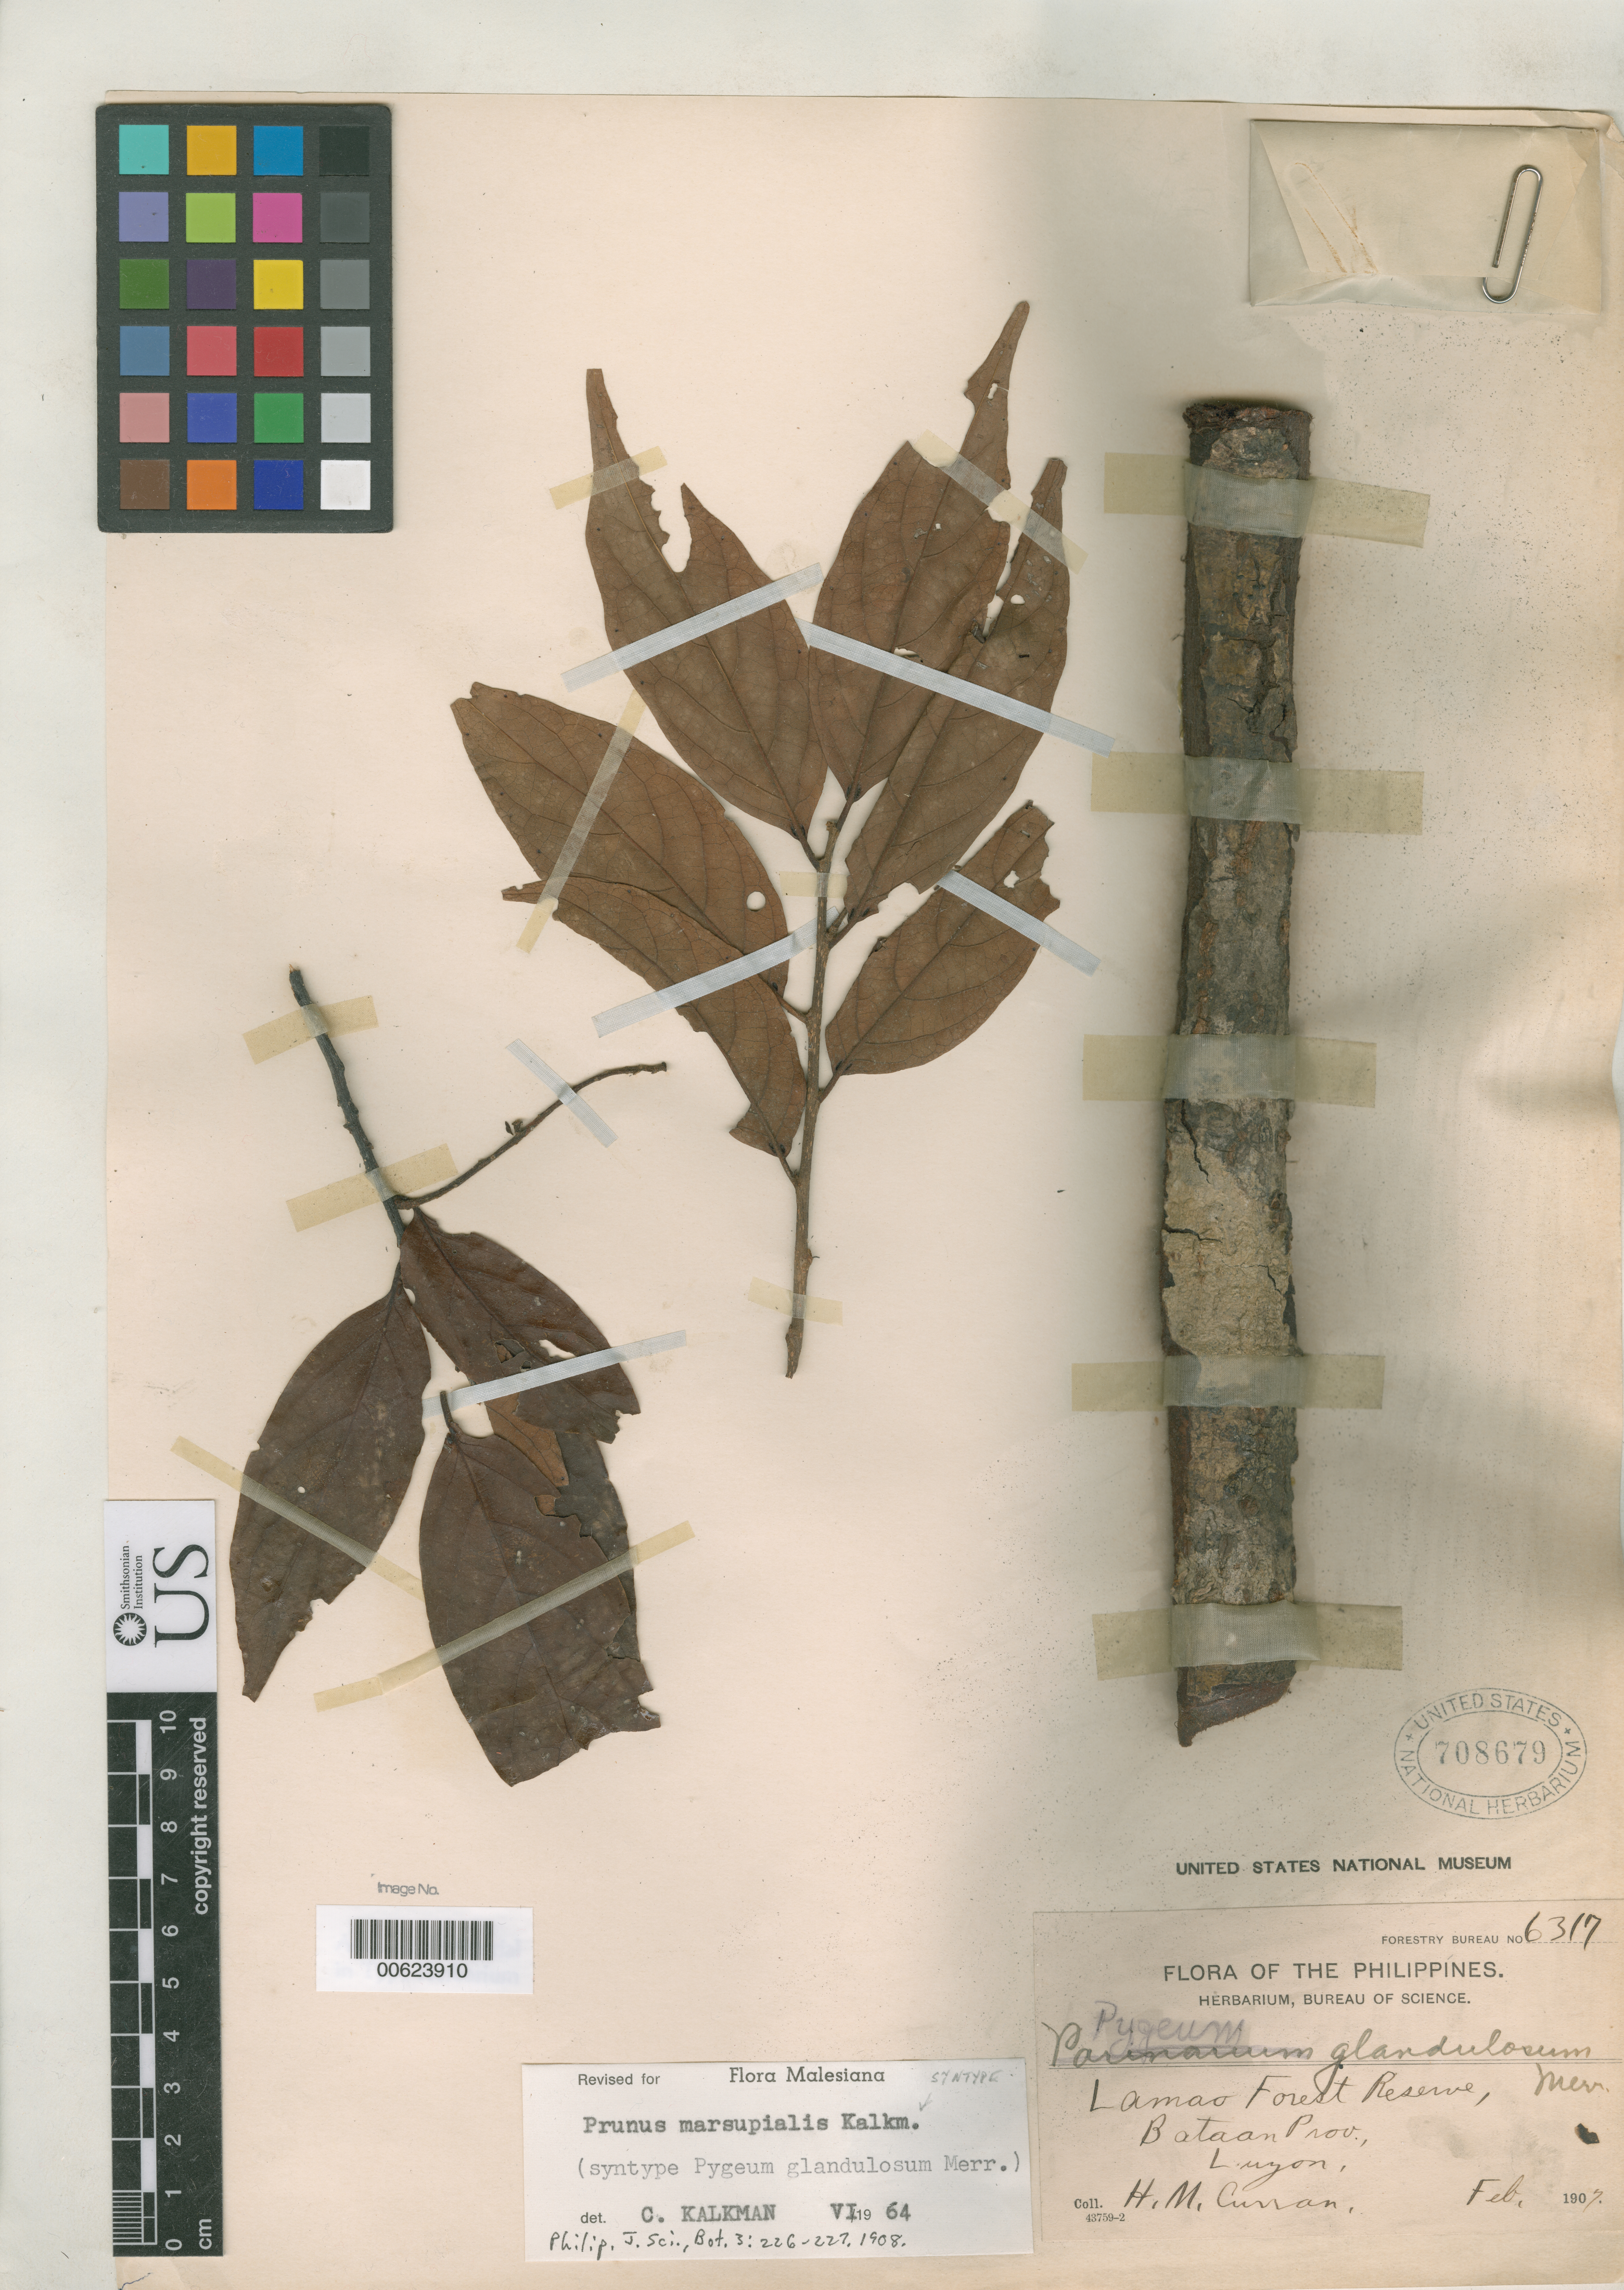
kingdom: Plantae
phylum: Tracheophyta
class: Magnoliopsida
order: Rosales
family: Rosaceae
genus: Pygeum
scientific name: Pygeum glandulosum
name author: Merr.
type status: Syntype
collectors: H. M. Curran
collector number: For. Bur. 6317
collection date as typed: Feb 1907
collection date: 1907-02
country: Philippines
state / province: Central Luzon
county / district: Bataan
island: Luzon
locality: Lamao Forest Reserve.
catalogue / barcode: US 708679